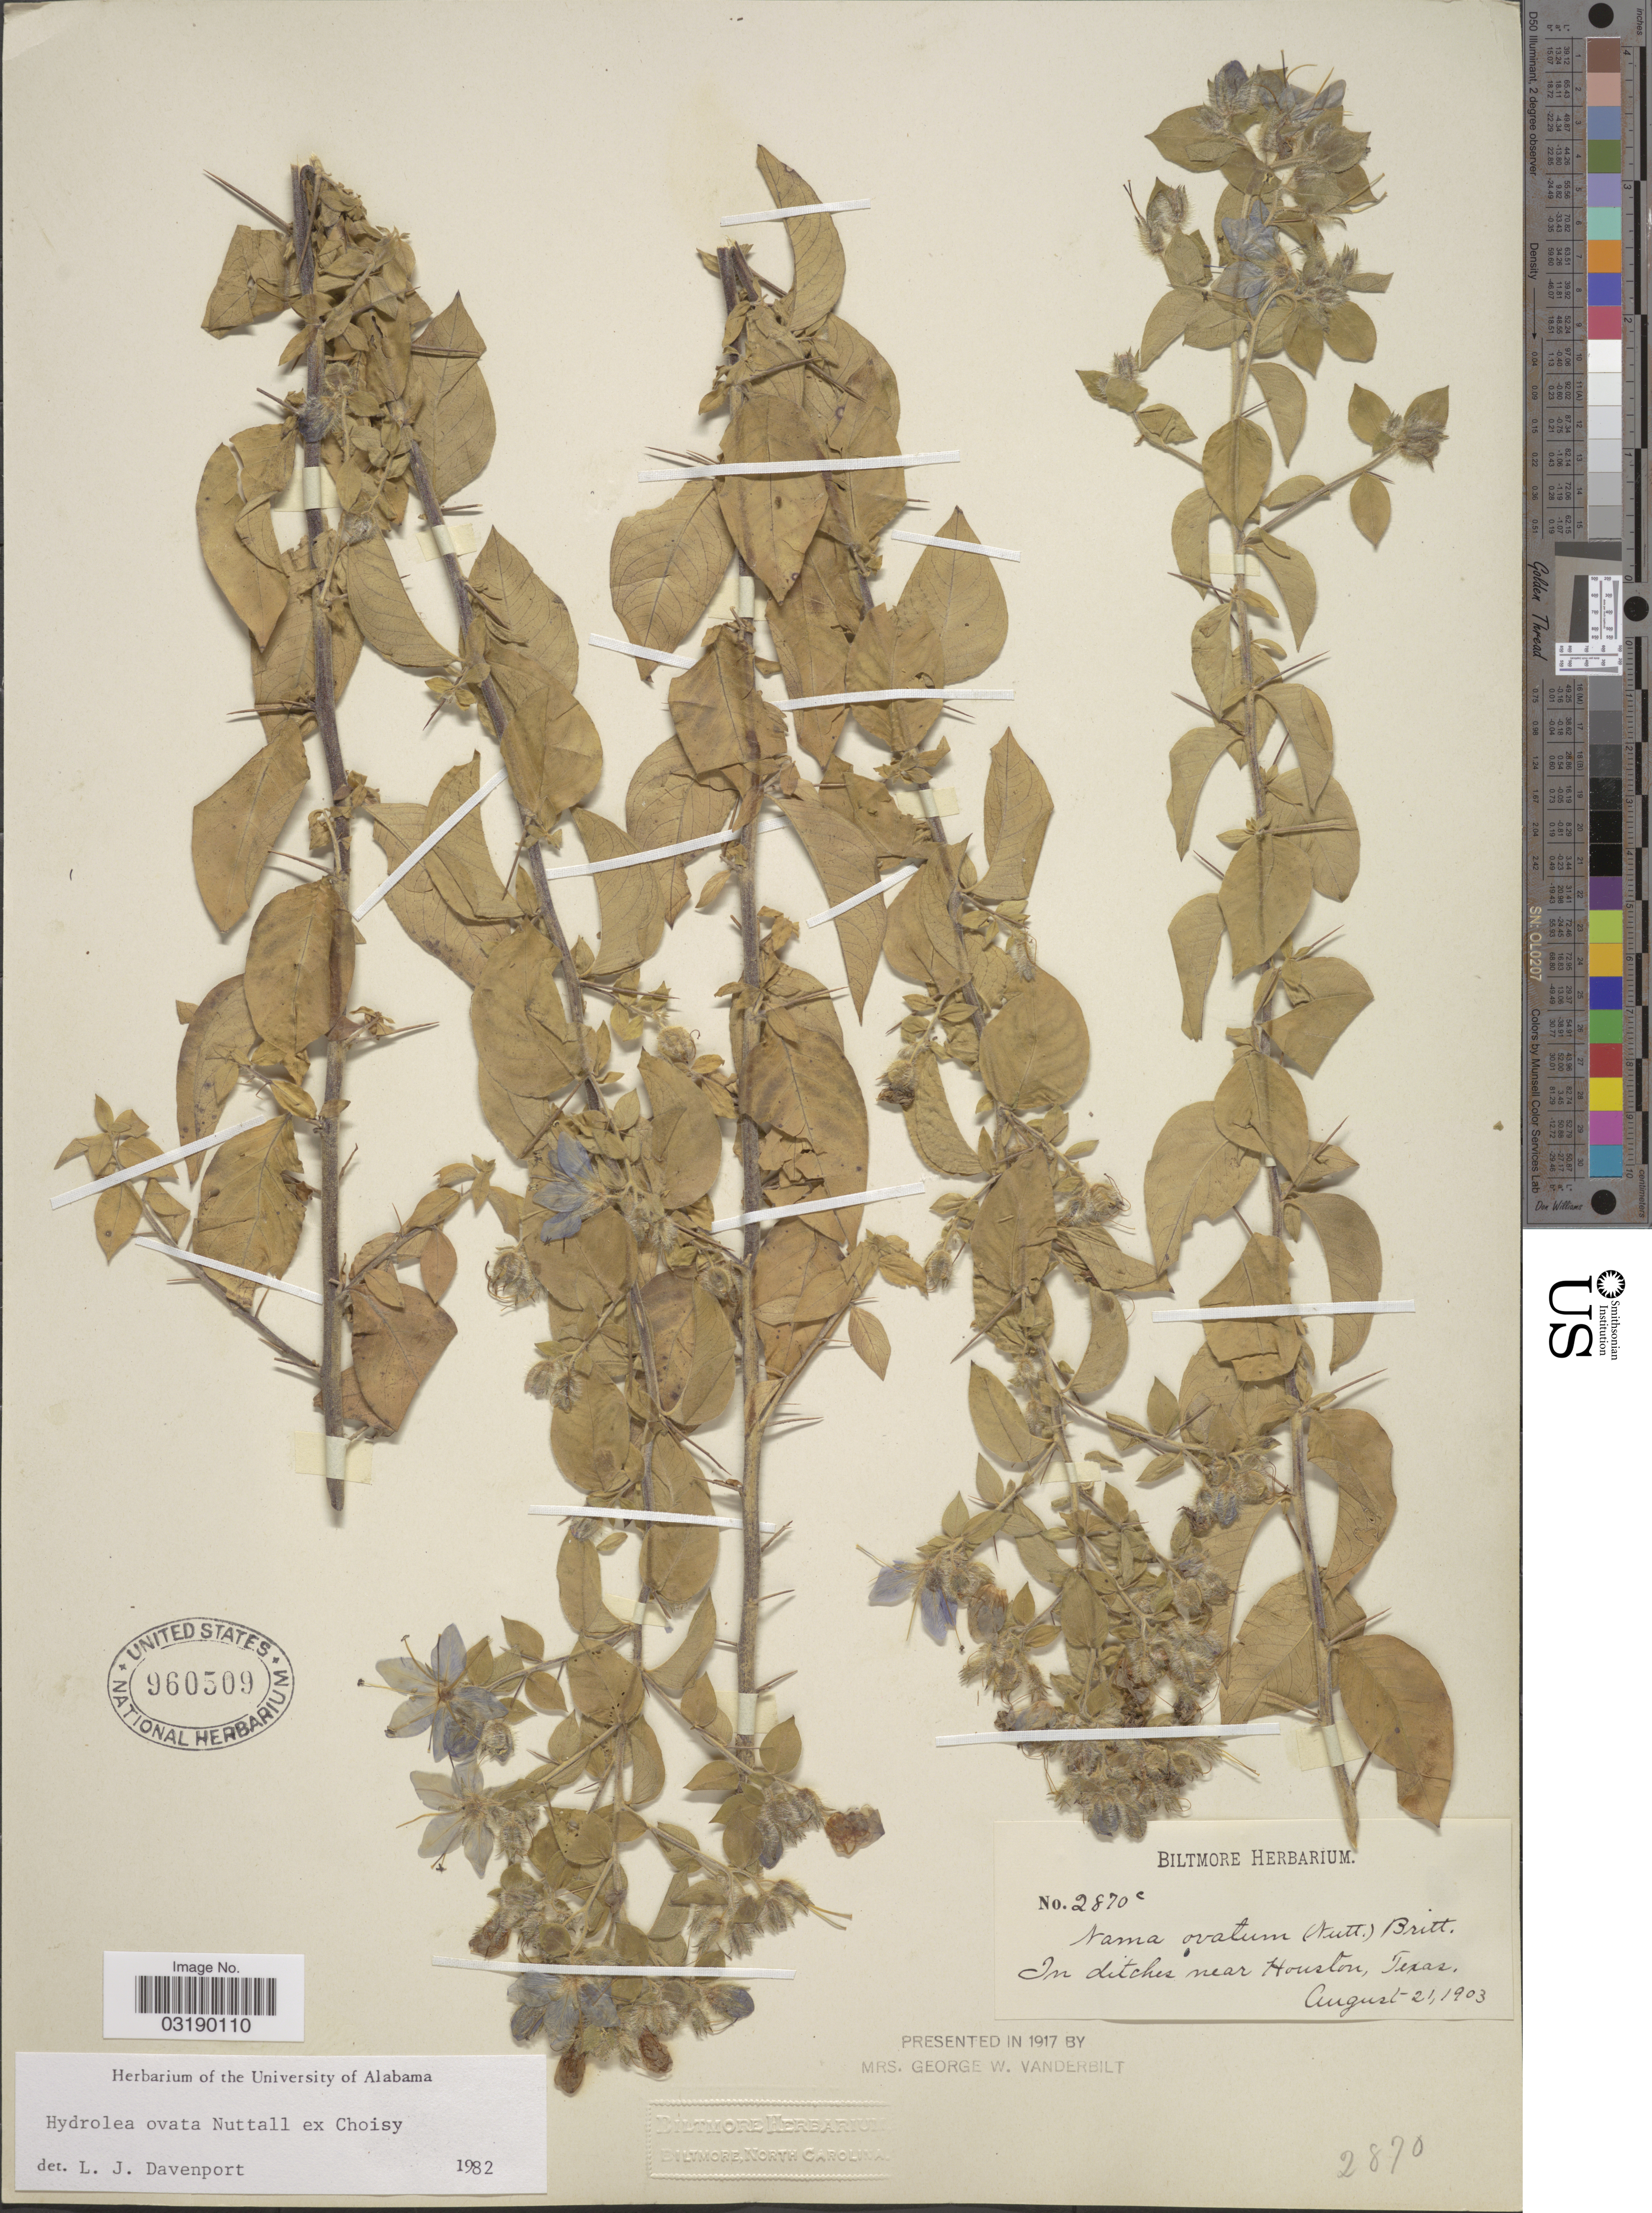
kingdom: Plantae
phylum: Tracheophyta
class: Magnoliopsida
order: Solanales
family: Hydroleaceae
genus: Hydrolea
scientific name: Hydrolea ovata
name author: Nutt. ex Choisy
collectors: ex herb. Biltmore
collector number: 2870e*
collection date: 1903-08-21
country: United States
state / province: Texas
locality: In ditches near Houston.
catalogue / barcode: US 960509